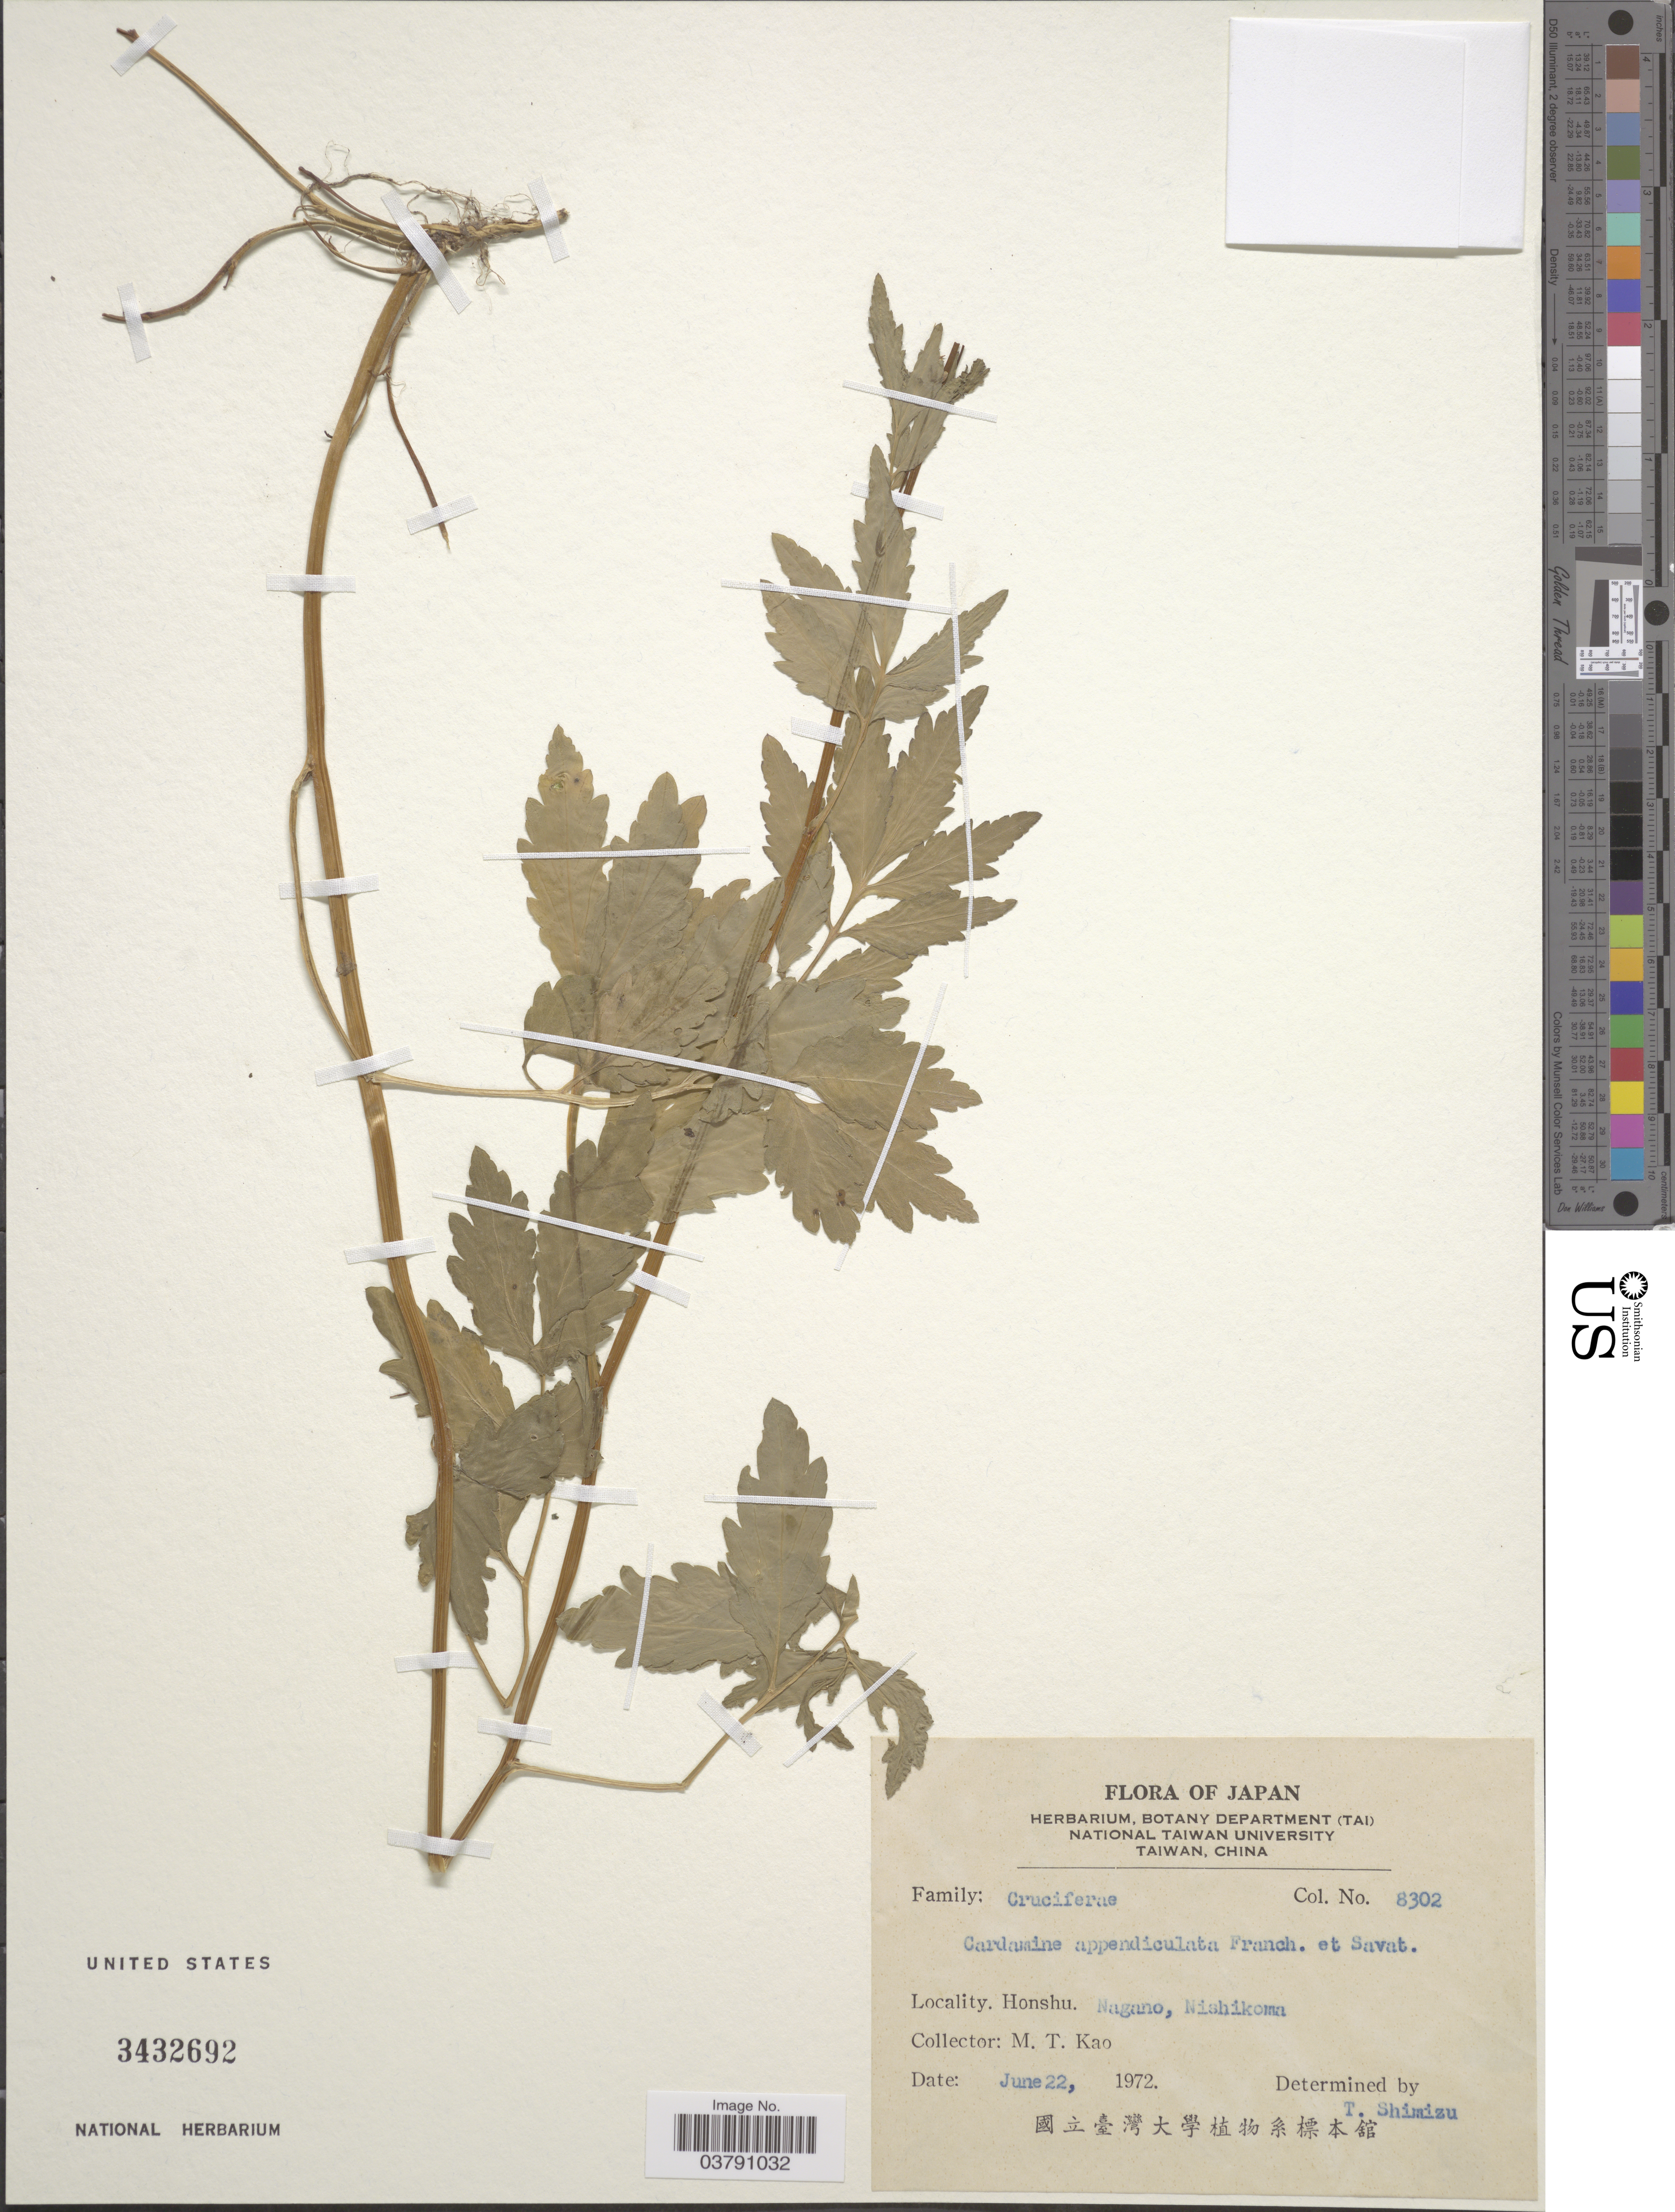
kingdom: Plantae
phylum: Tracheophyta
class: Magnoliopsida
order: Brassicales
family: Brassicaceae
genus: Cardamine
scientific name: Cardamine appendiculata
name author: Franch. & Sav.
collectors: M. T. Kao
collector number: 8302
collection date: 1972-06-22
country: Japan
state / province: Nagano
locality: Honshu. Nagano, Nishikoma.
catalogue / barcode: US 3432692